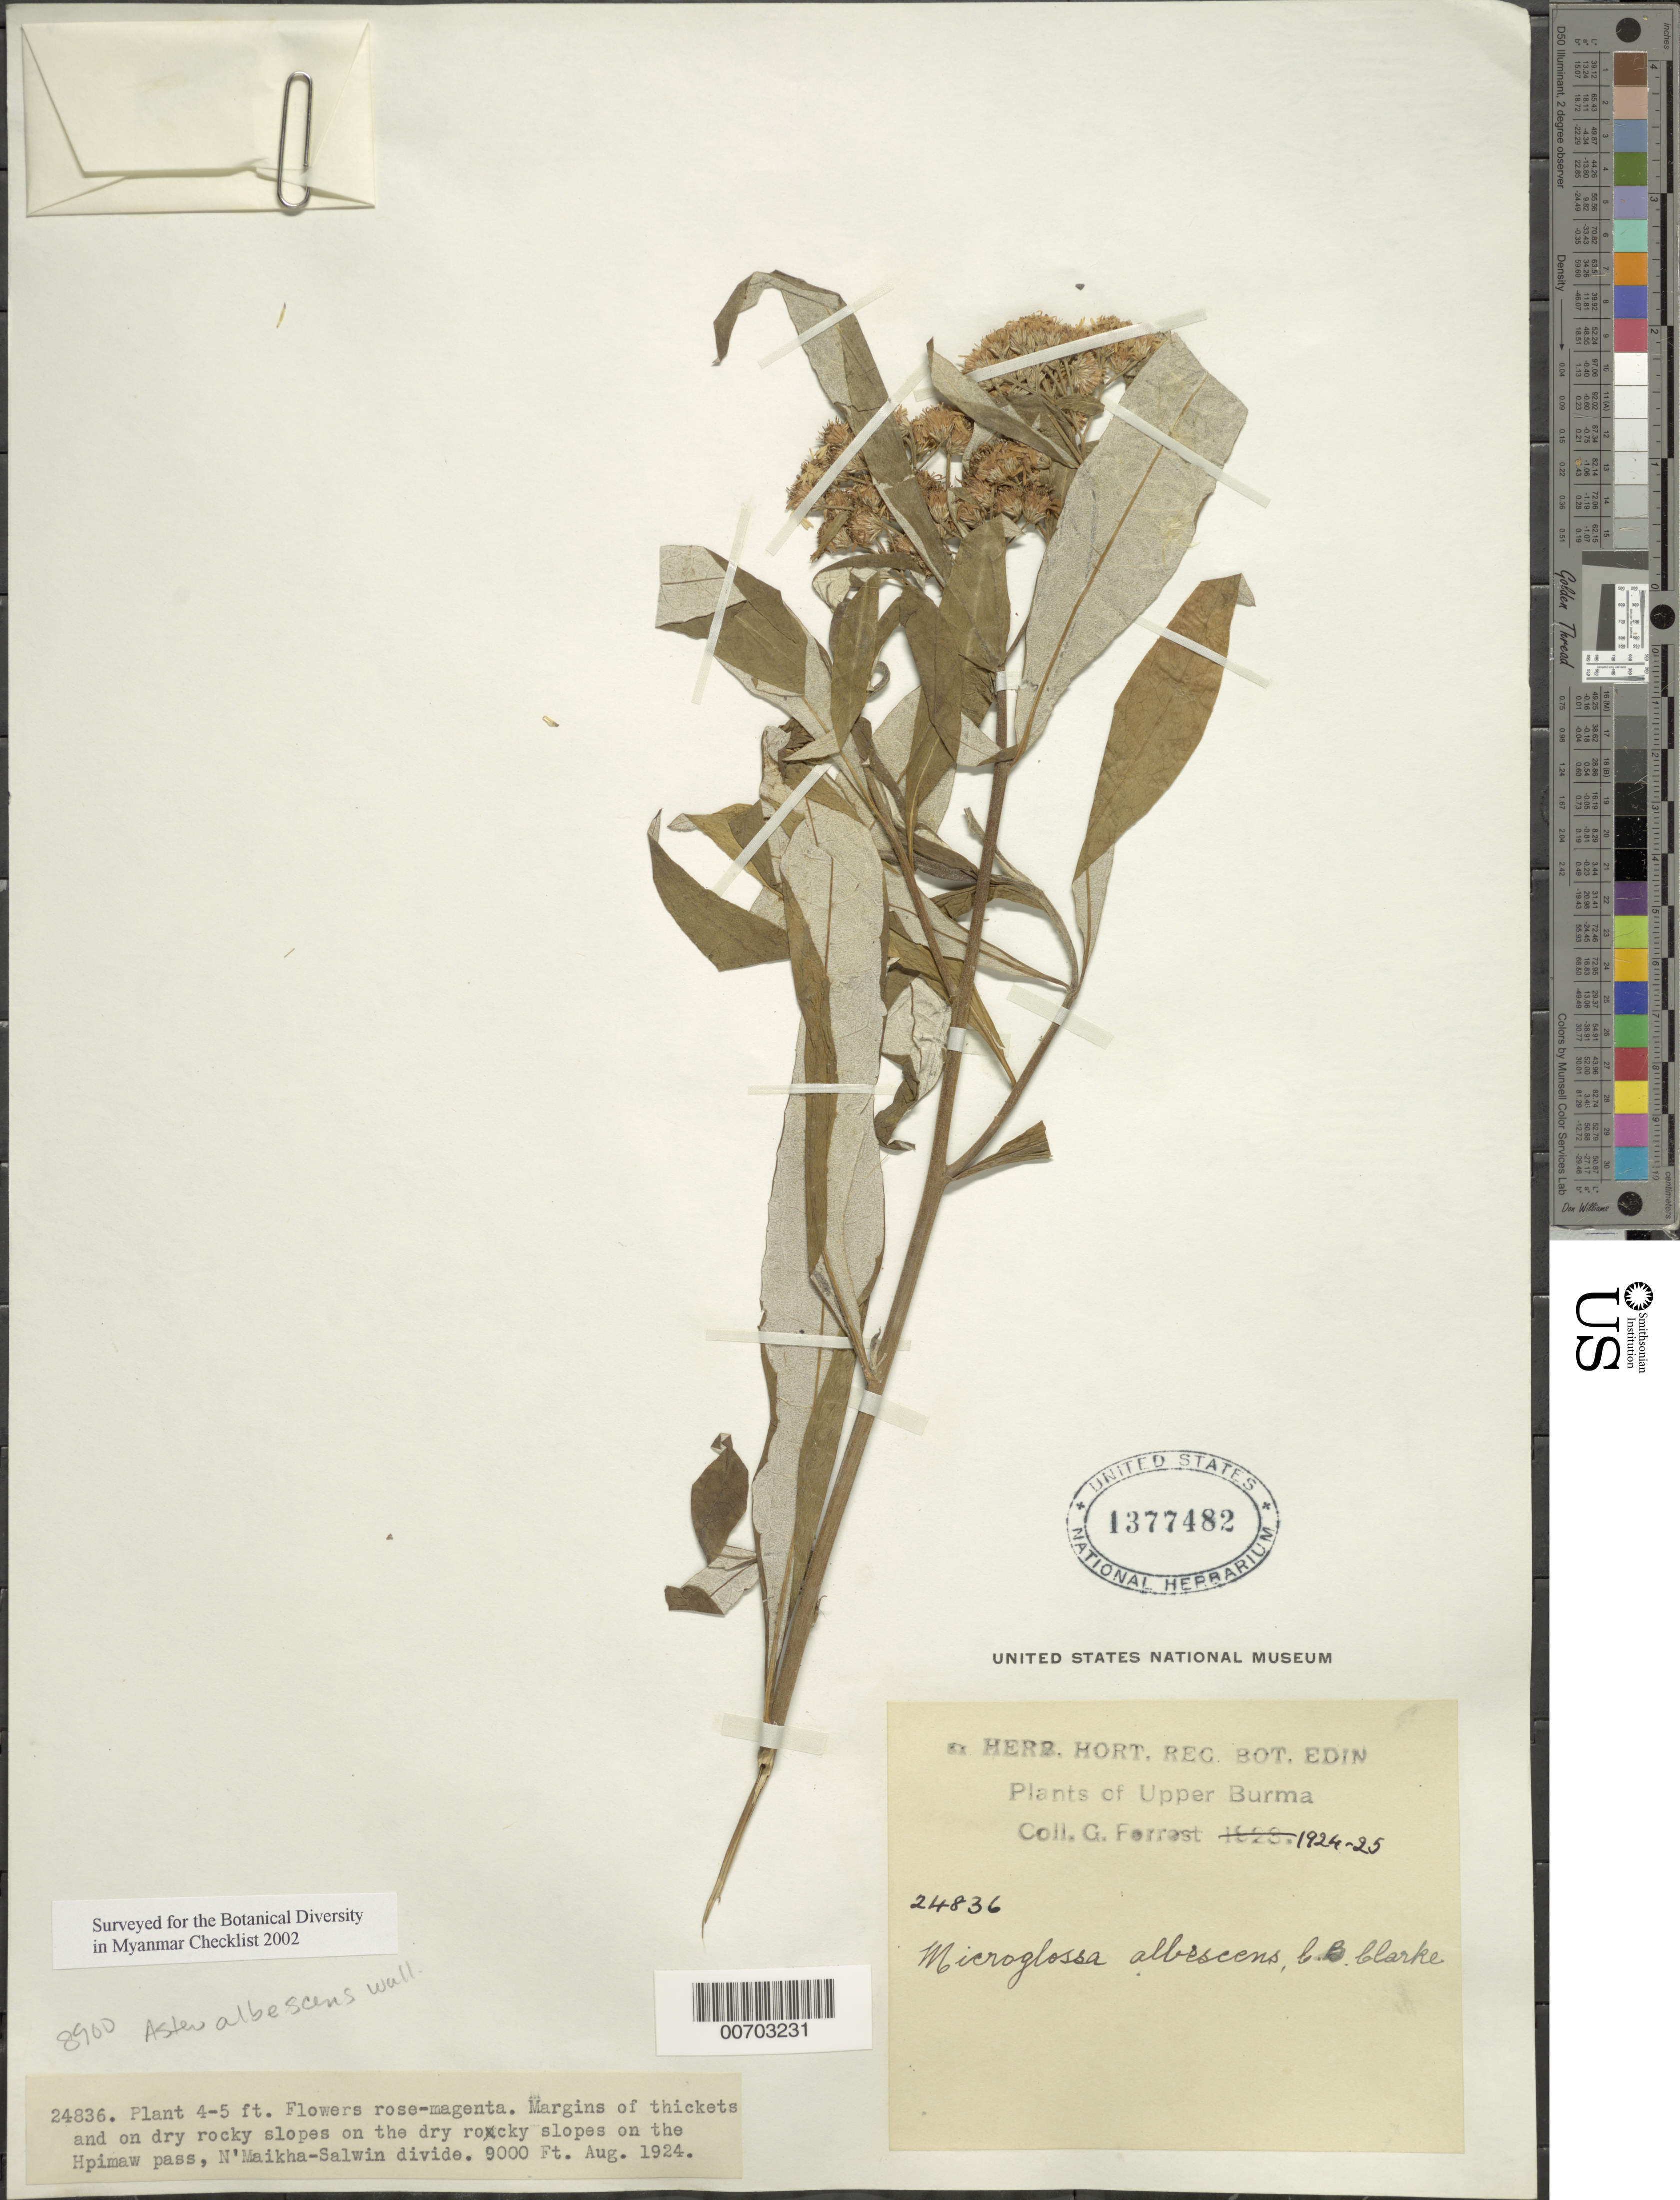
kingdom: Plantae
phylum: Tracheophyta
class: Magnoliopsida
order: Asterales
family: Asteraceae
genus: Aster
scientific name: Aster albescens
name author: Wall.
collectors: G. Forrest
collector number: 24836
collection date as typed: Aug 1924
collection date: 1924-08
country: Myanmar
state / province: Kachin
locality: N'Maikha-Salwin Divide, Hpimaw Pass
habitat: Margins of thickets and dry rocky slopes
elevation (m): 2743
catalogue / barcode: US 1377482